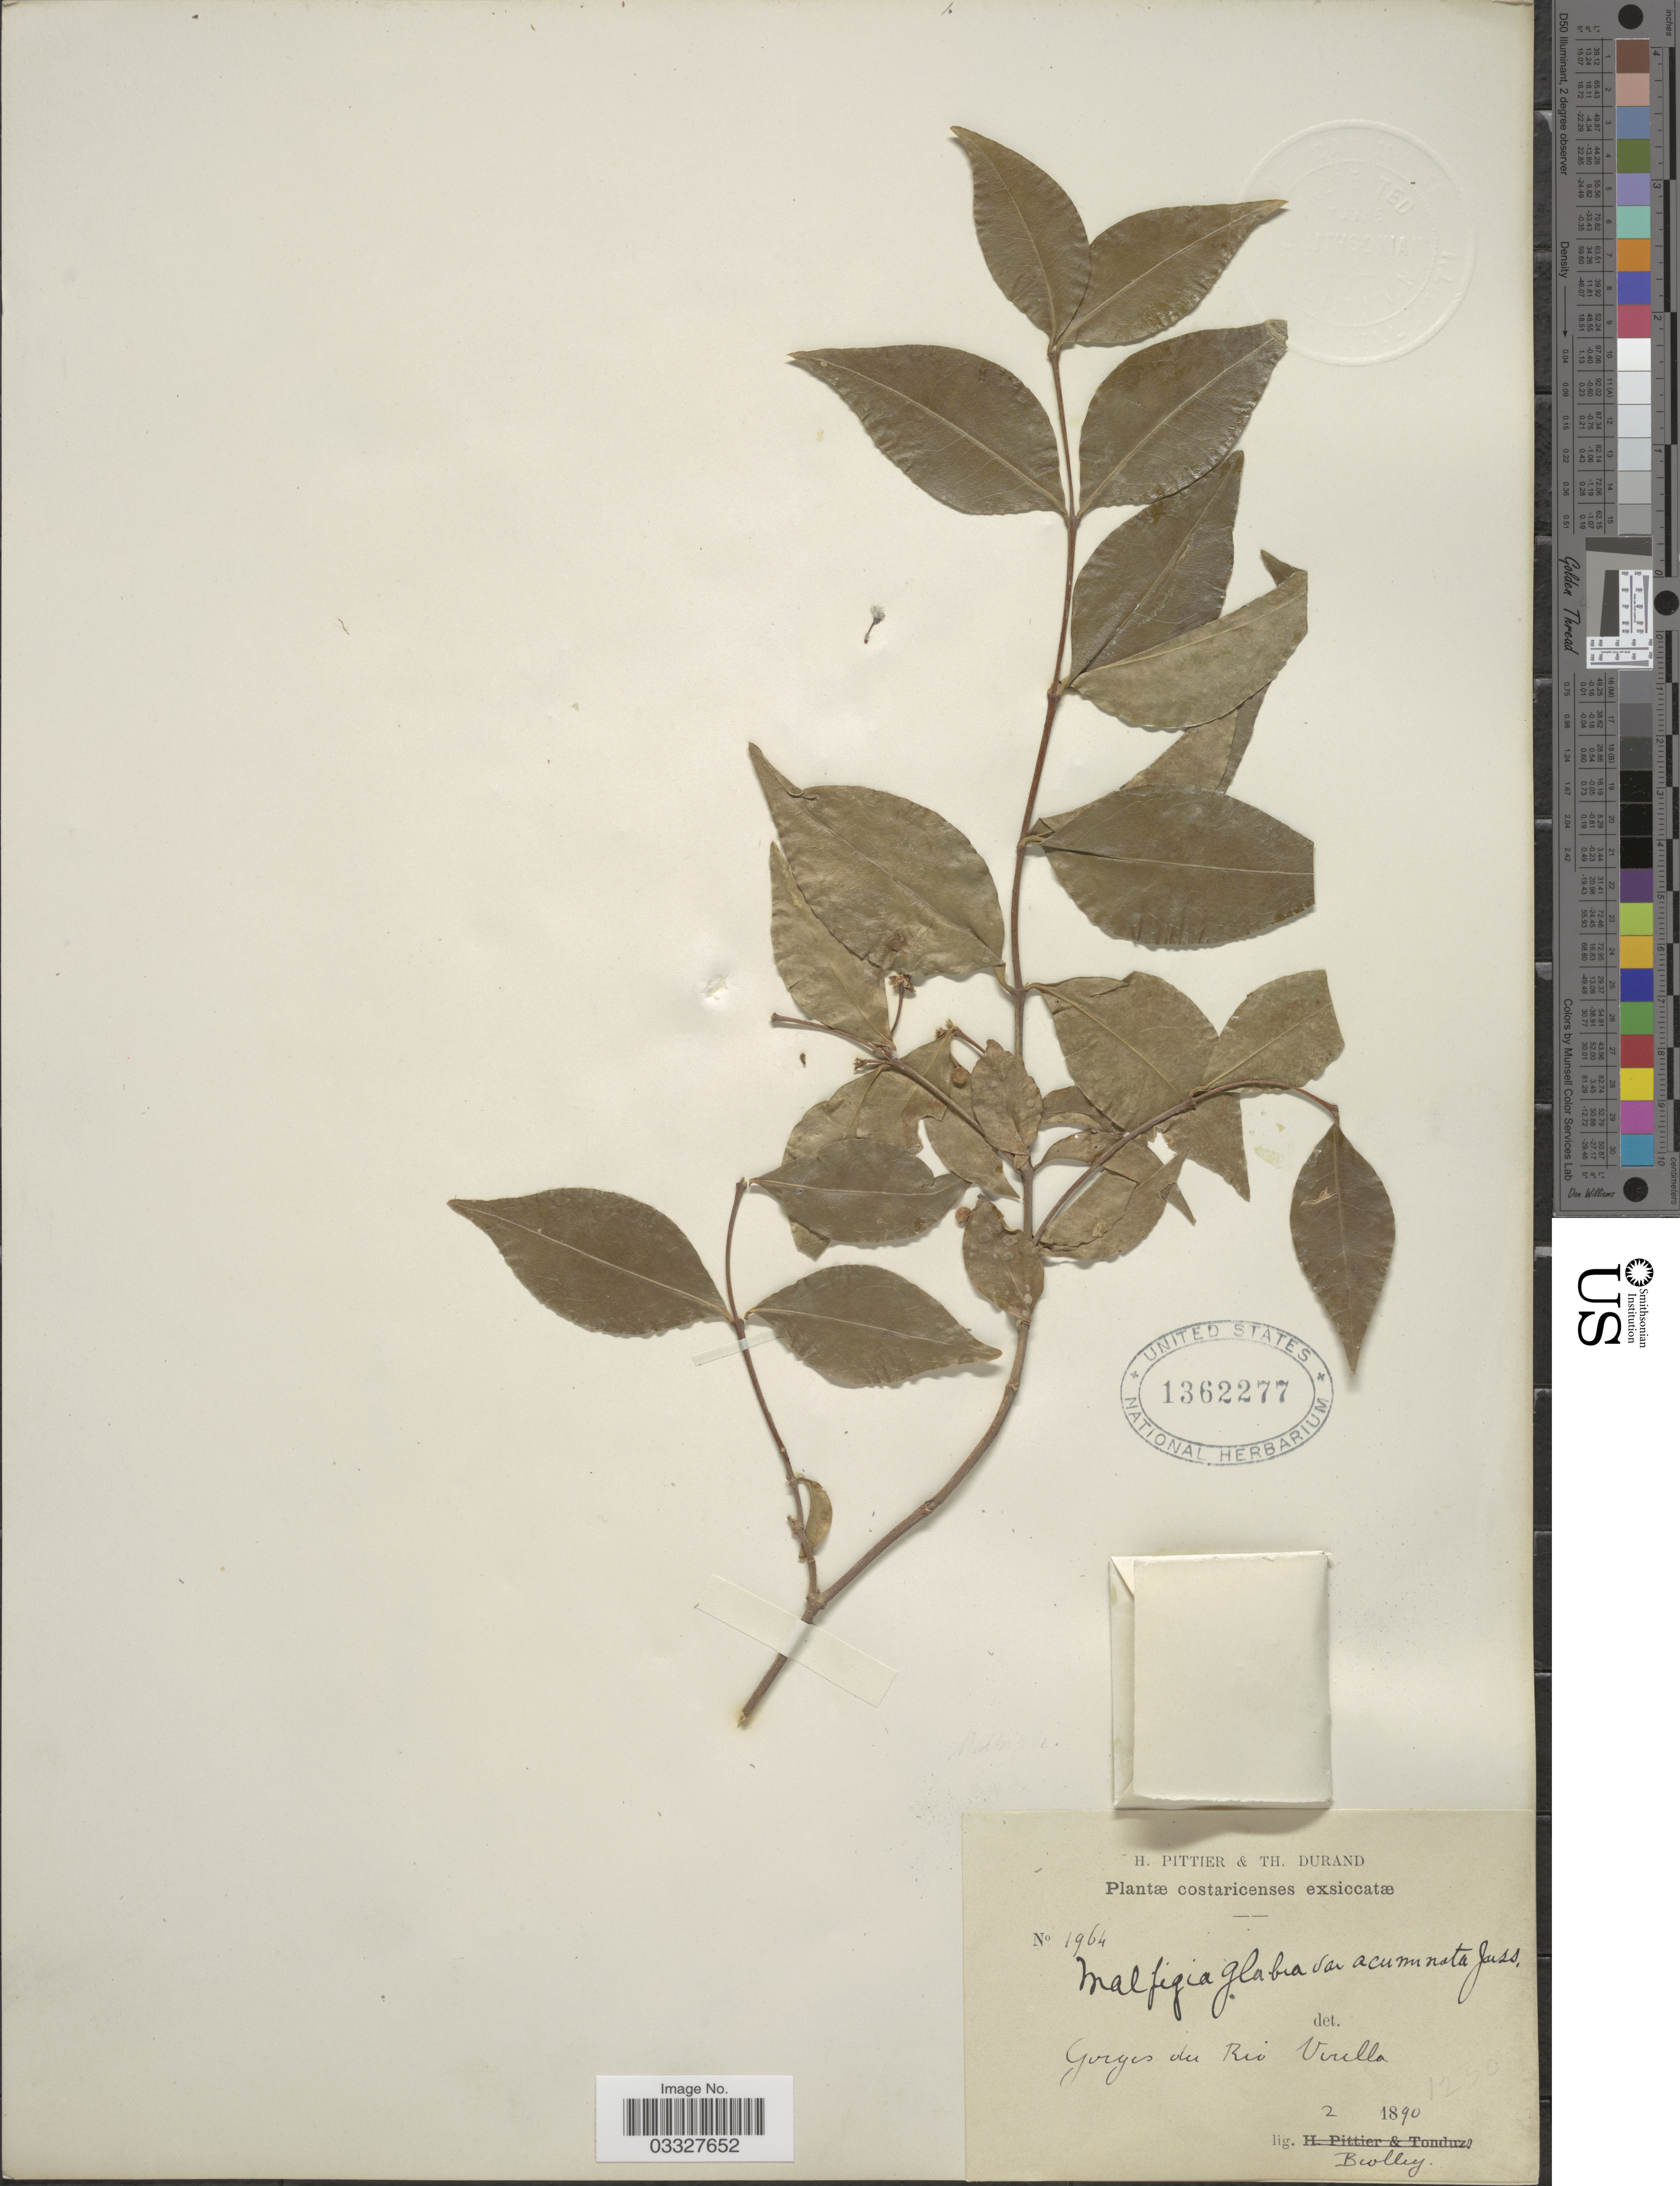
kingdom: Plantae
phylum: Tracheophyta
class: Magnoliopsida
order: Malpighiales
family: Malpighiaceae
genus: Malpighia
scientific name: Malpighia glabra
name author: L.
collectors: Biolley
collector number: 1964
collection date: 1890-02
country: Costa Rica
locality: Gorges du Rio Virilla.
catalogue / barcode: US 1362277